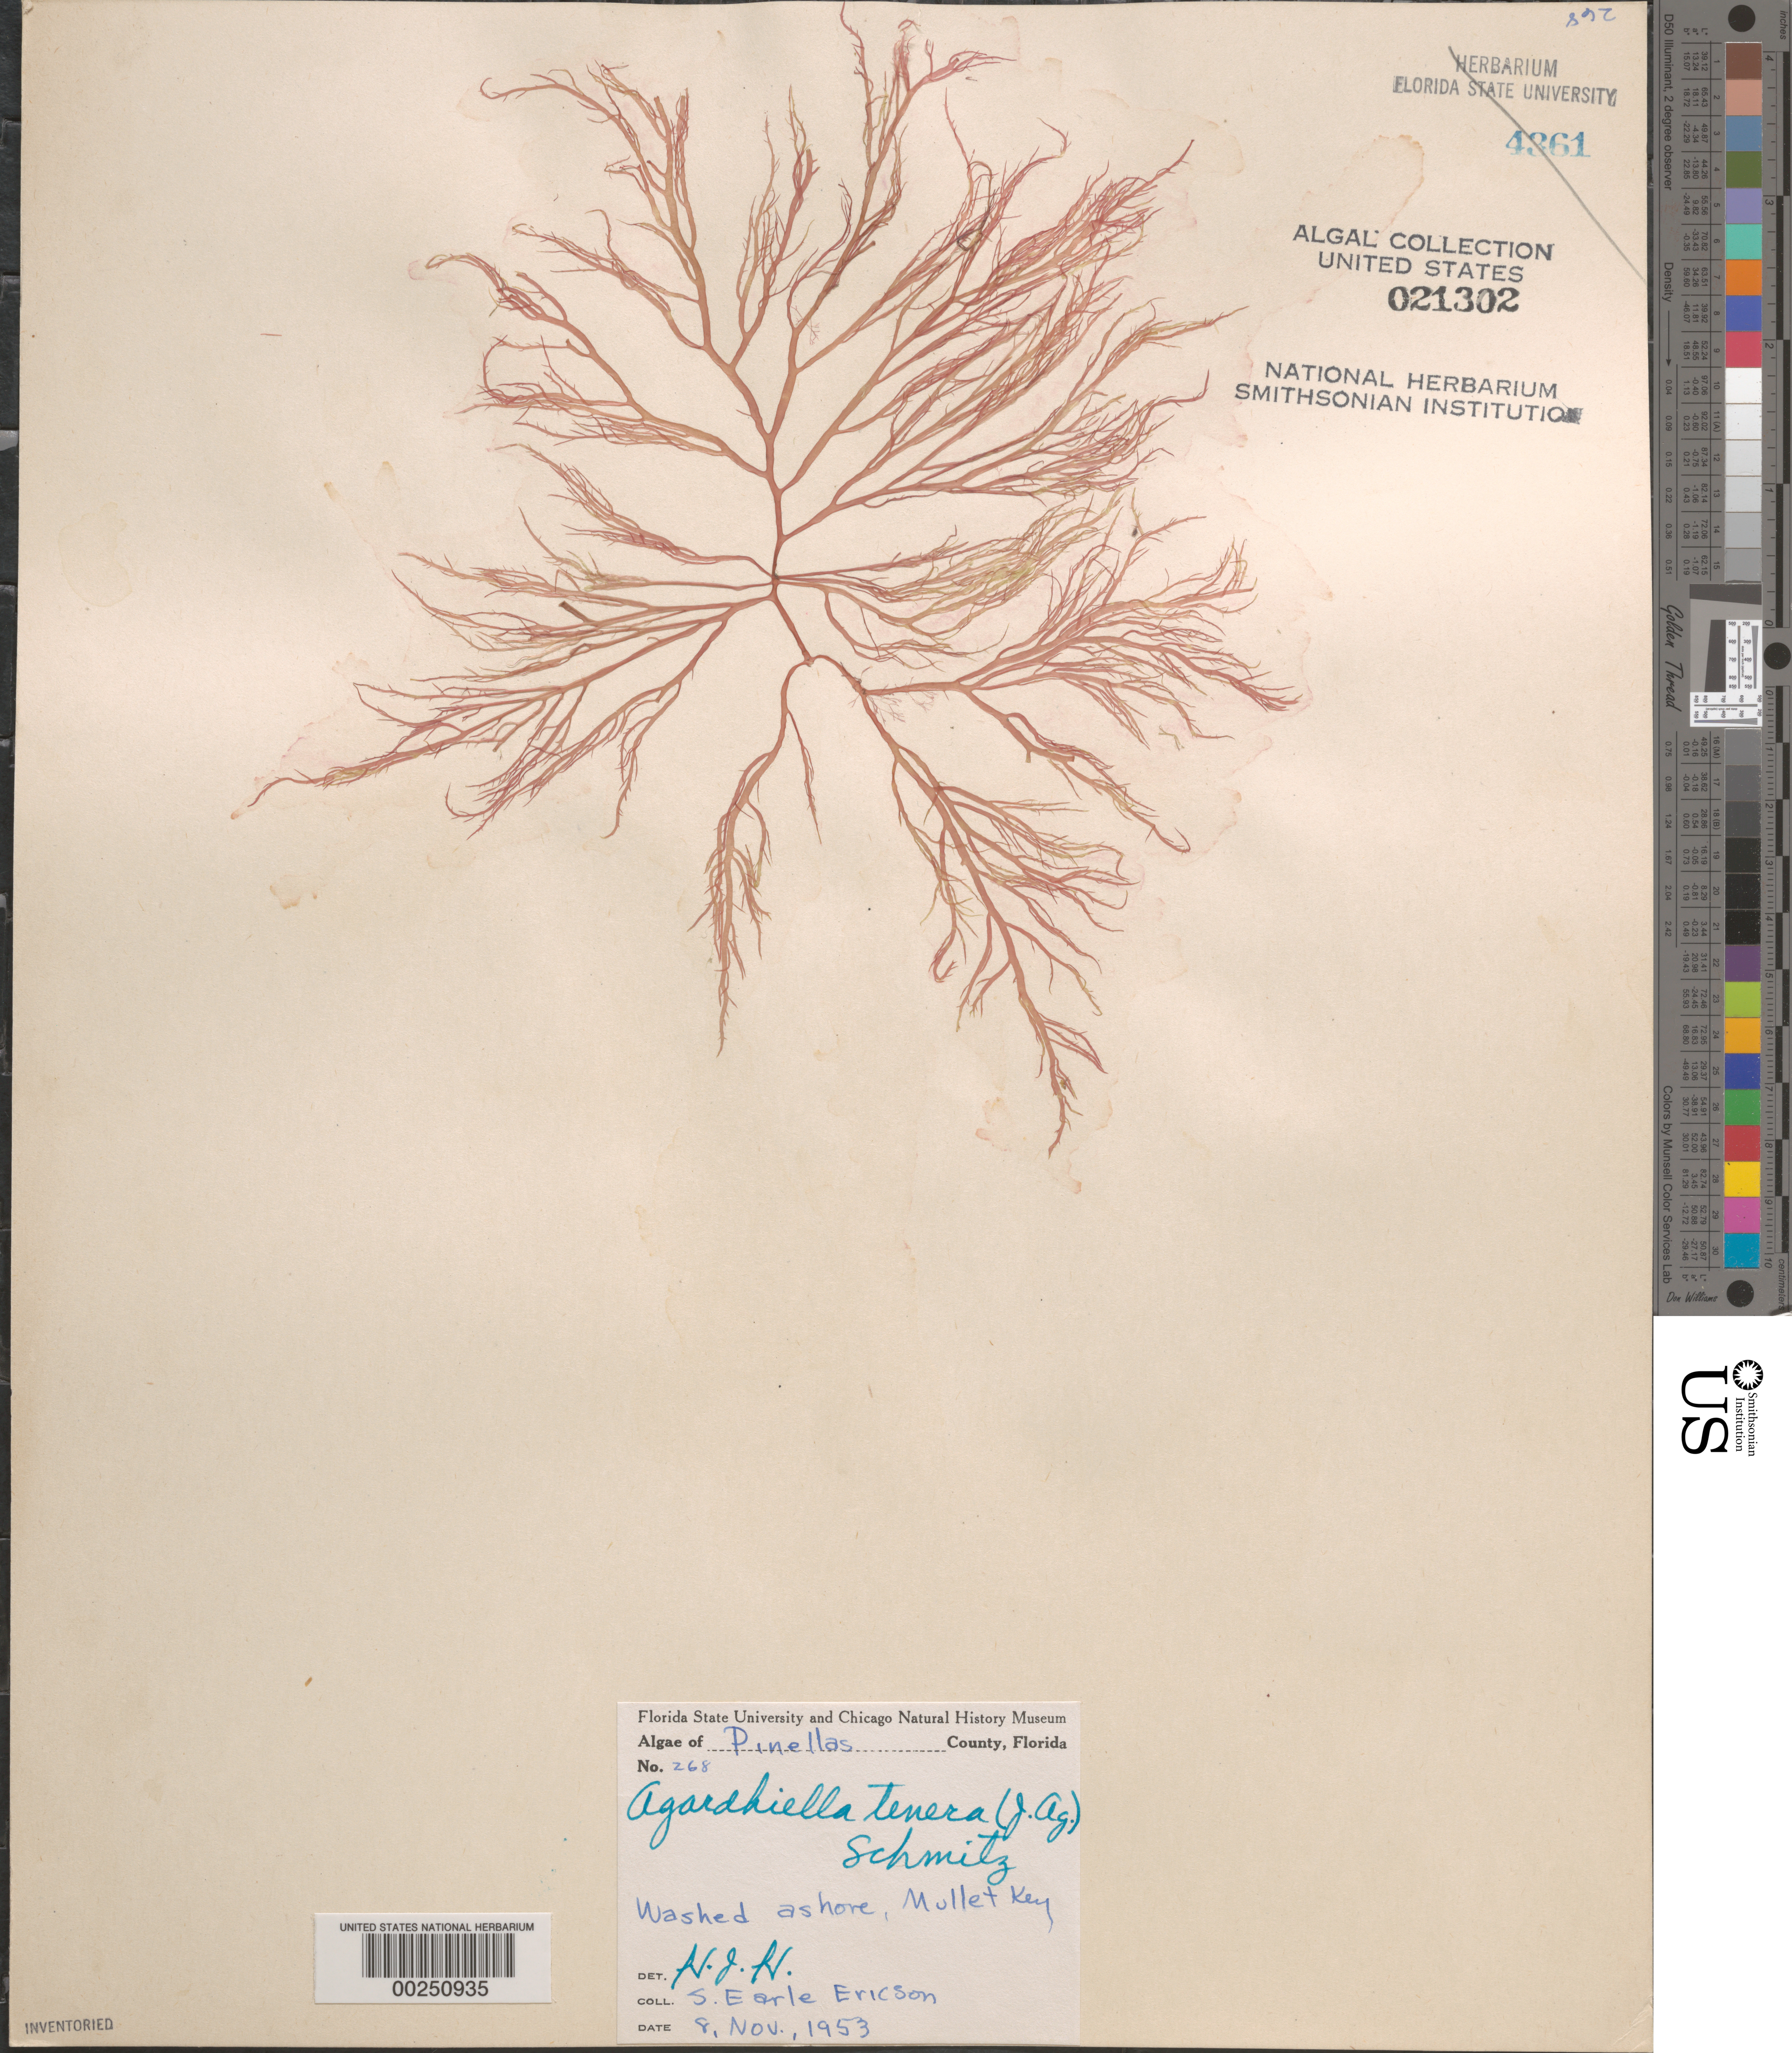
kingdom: Plantae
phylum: Rhodophyta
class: Florideophyceae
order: Gigartinales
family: Solieriaceae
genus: Agardhiella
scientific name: Agardhiella tenera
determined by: Humm, Harold J.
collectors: S. A. Earle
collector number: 268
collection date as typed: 08 Nov 1953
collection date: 1953-11-08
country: United States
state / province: Florida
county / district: Pinellas County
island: Mullet Key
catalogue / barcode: US 21302